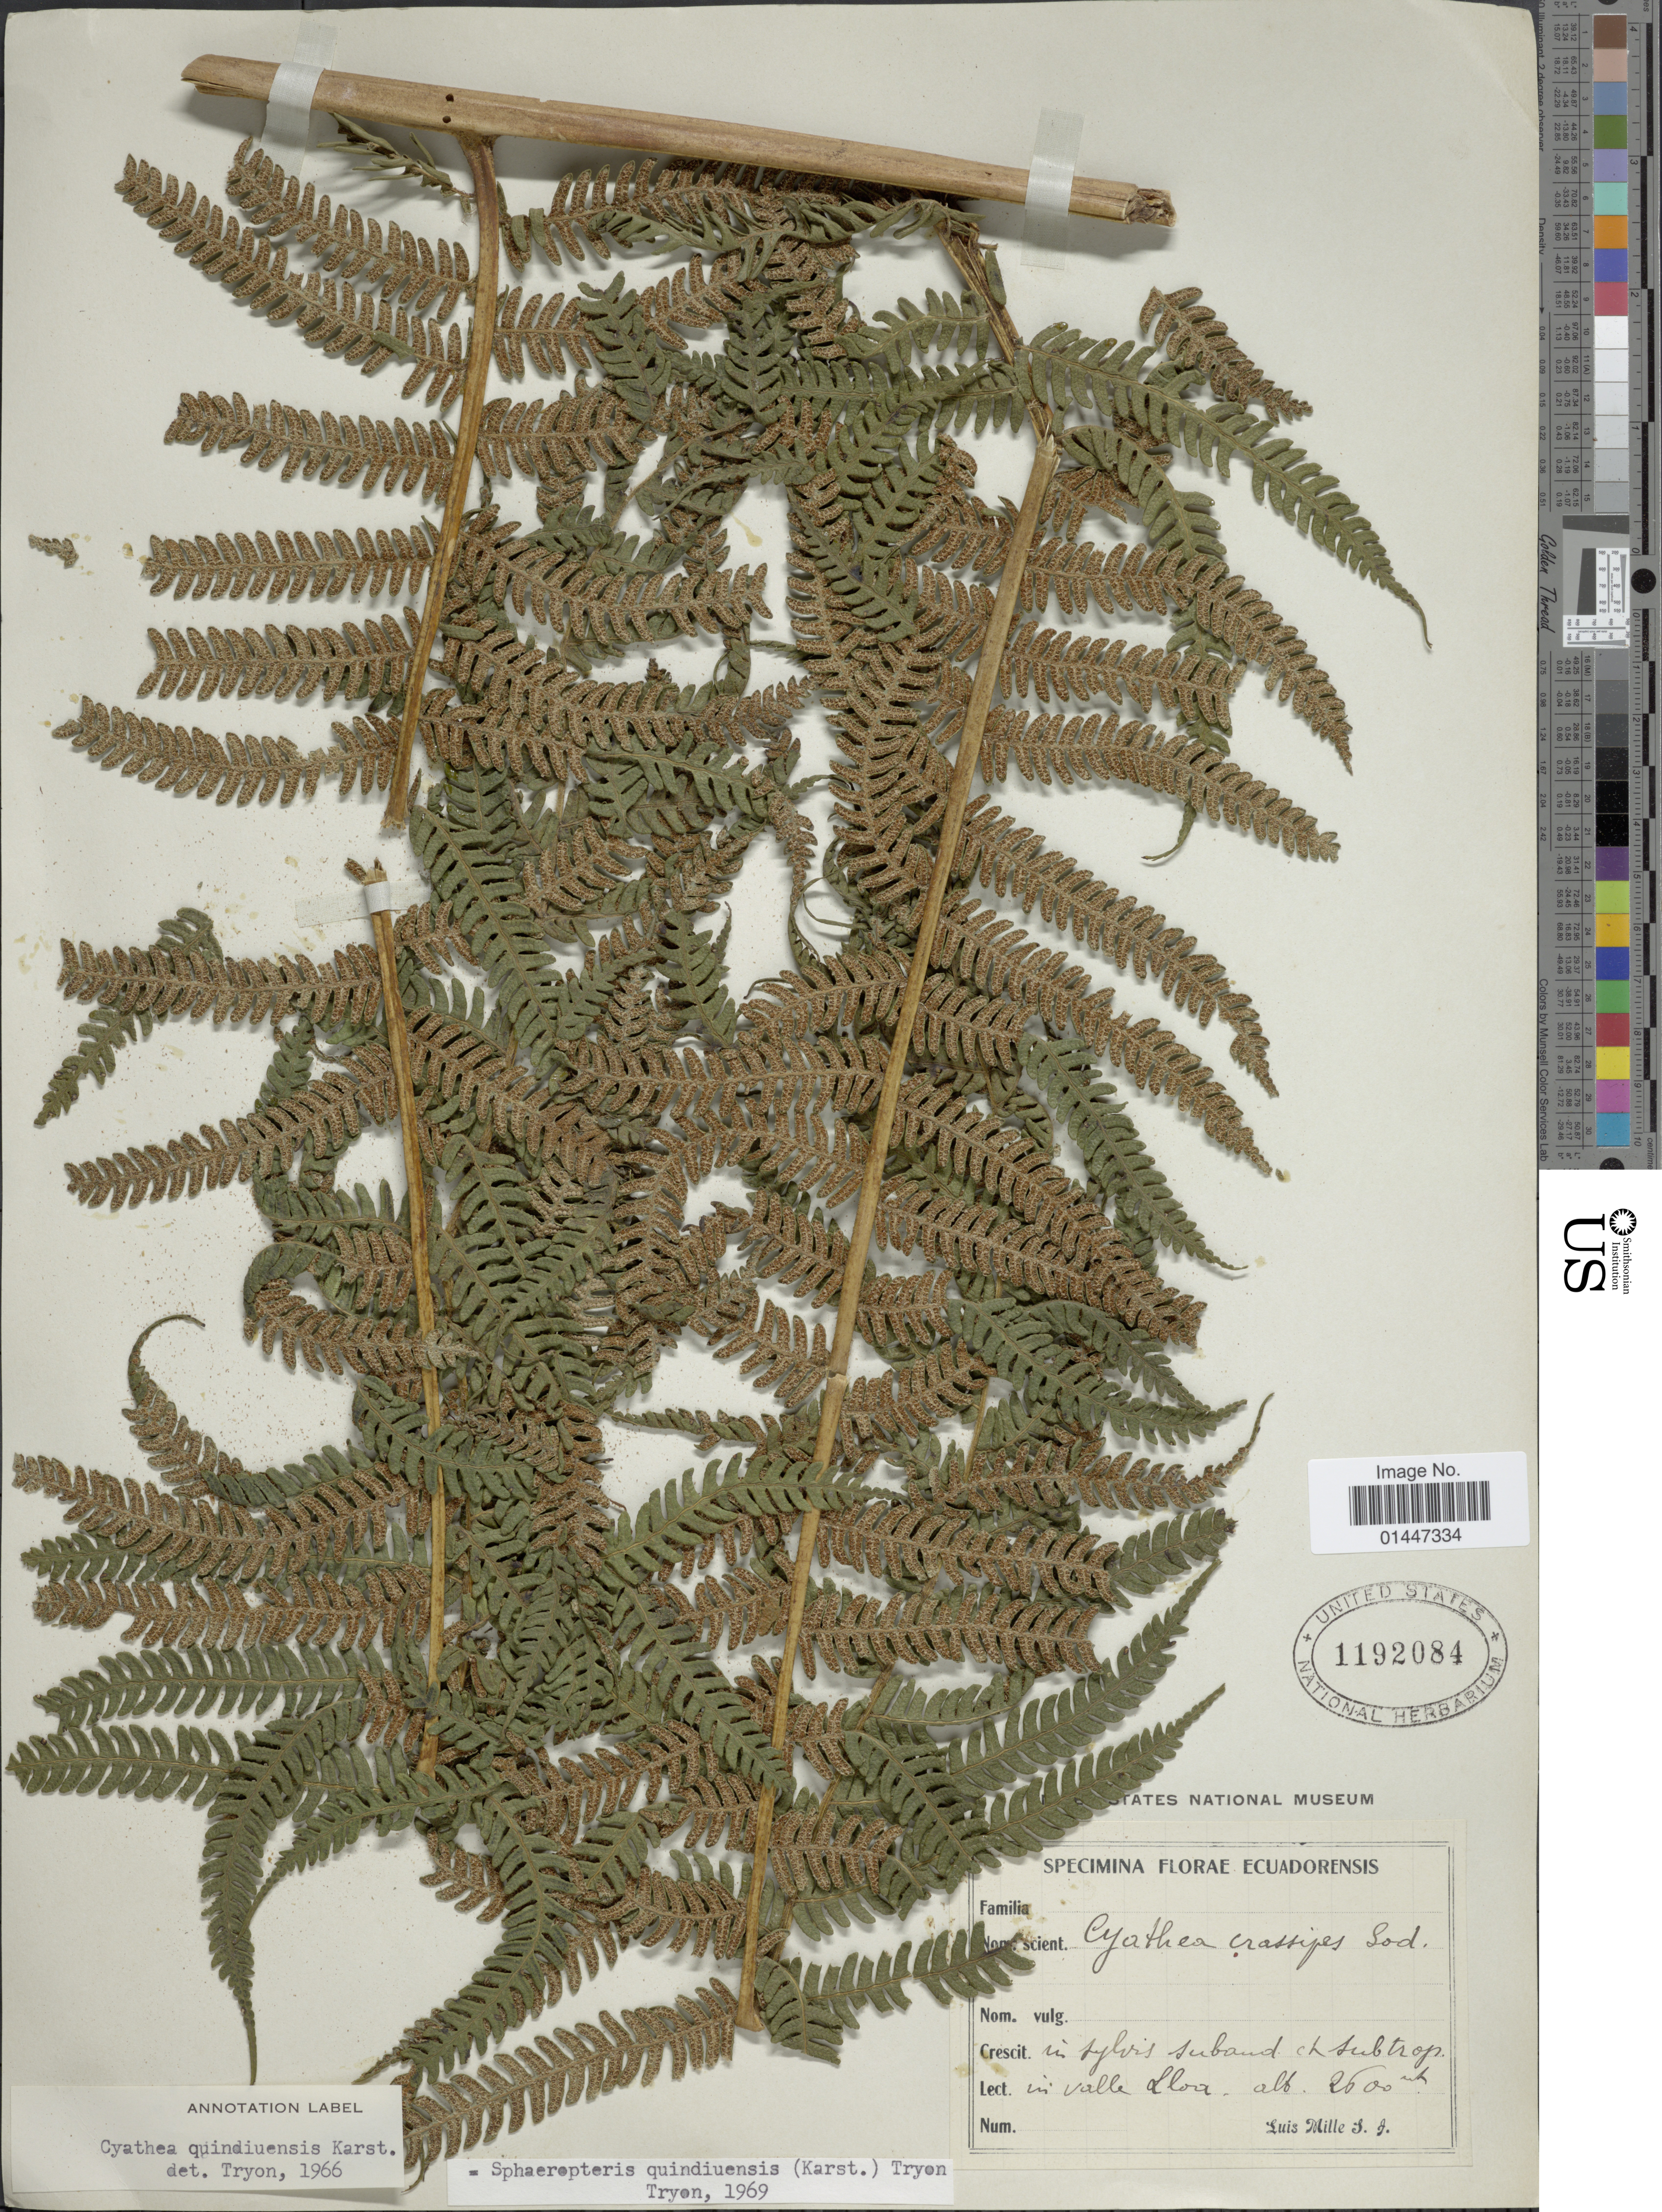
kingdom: Plantae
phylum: Tracheophyta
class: Polypodiopsida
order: Cyatheales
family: Cyatheaceae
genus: Sphaeropteris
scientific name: Sphaeropteris quindiuensis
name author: (H. Karst.) R.M. Tryon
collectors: L. Mille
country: Ecuador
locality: In sylvis suband de subtrop. In valle Lloa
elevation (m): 2600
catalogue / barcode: US 1192084